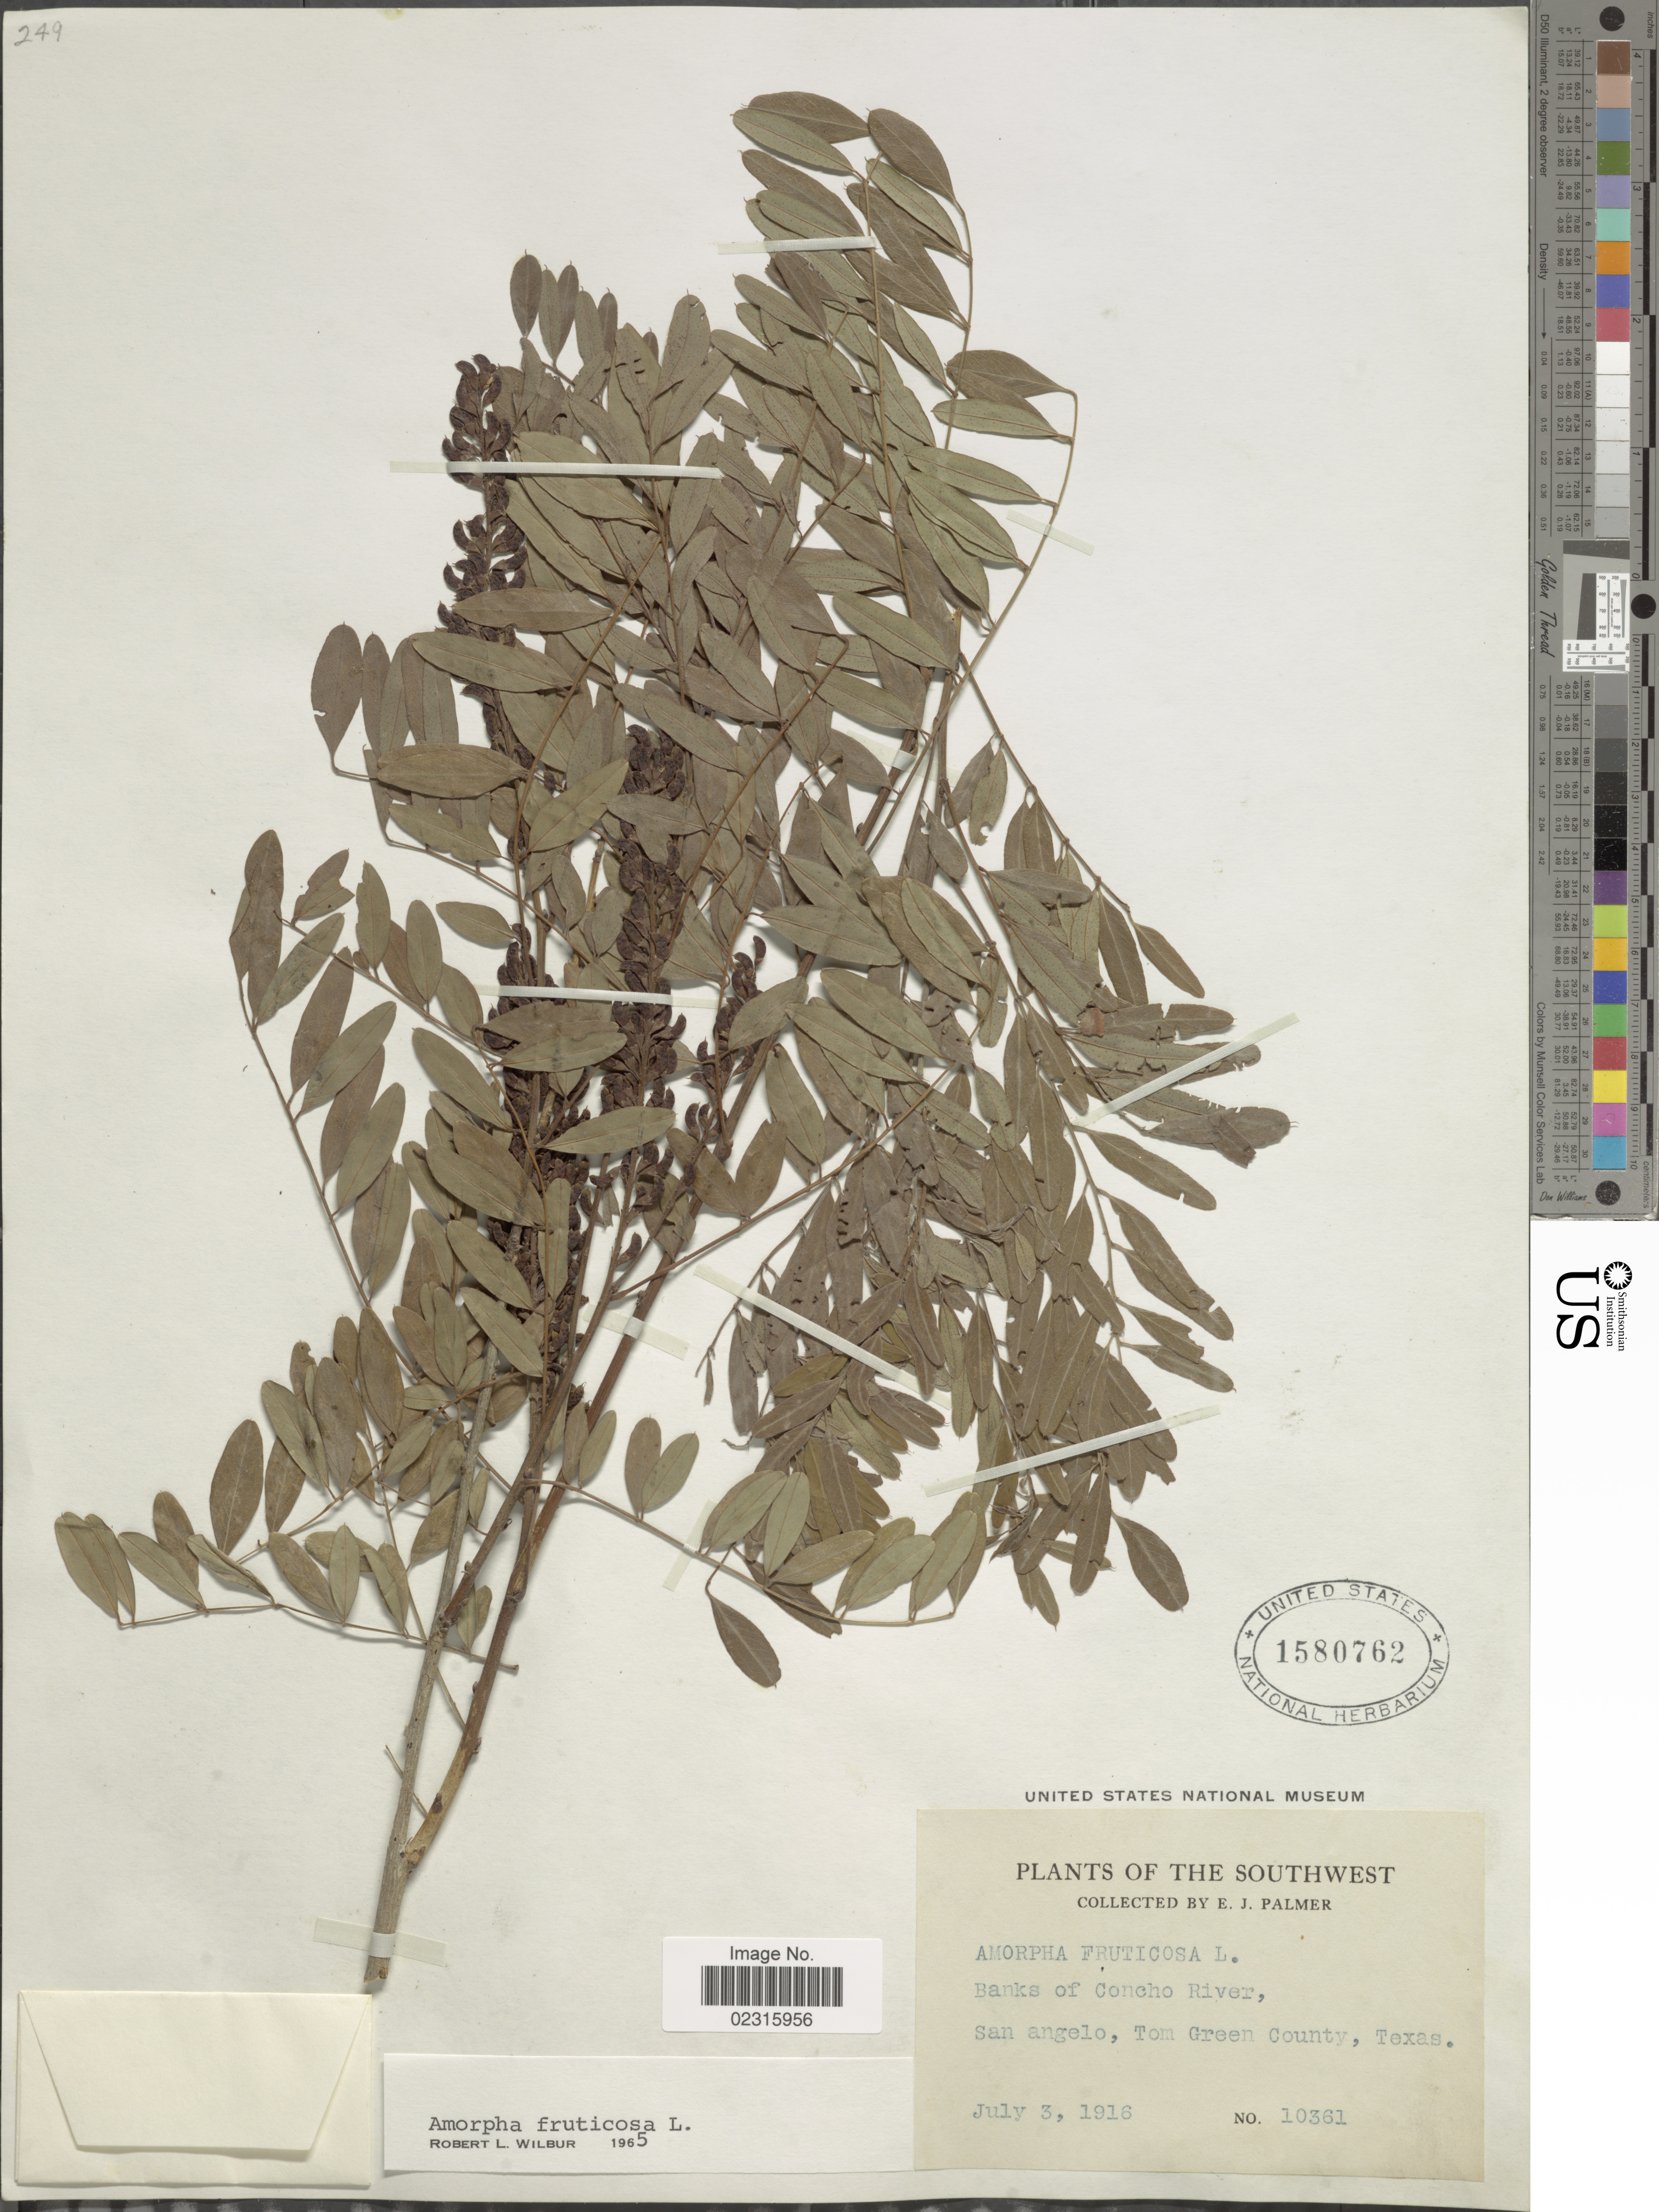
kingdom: Plantae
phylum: Tracheophyta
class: Magnoliopsida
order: Fabales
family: Fabaceae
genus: Amorpha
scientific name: Amorpha fruticosa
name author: L.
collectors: E. J. Palmer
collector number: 10361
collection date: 1916-07-03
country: United States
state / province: Texas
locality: The Southwest, Banks of Concho River, San angelo, Tom Green County.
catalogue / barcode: US 1580762